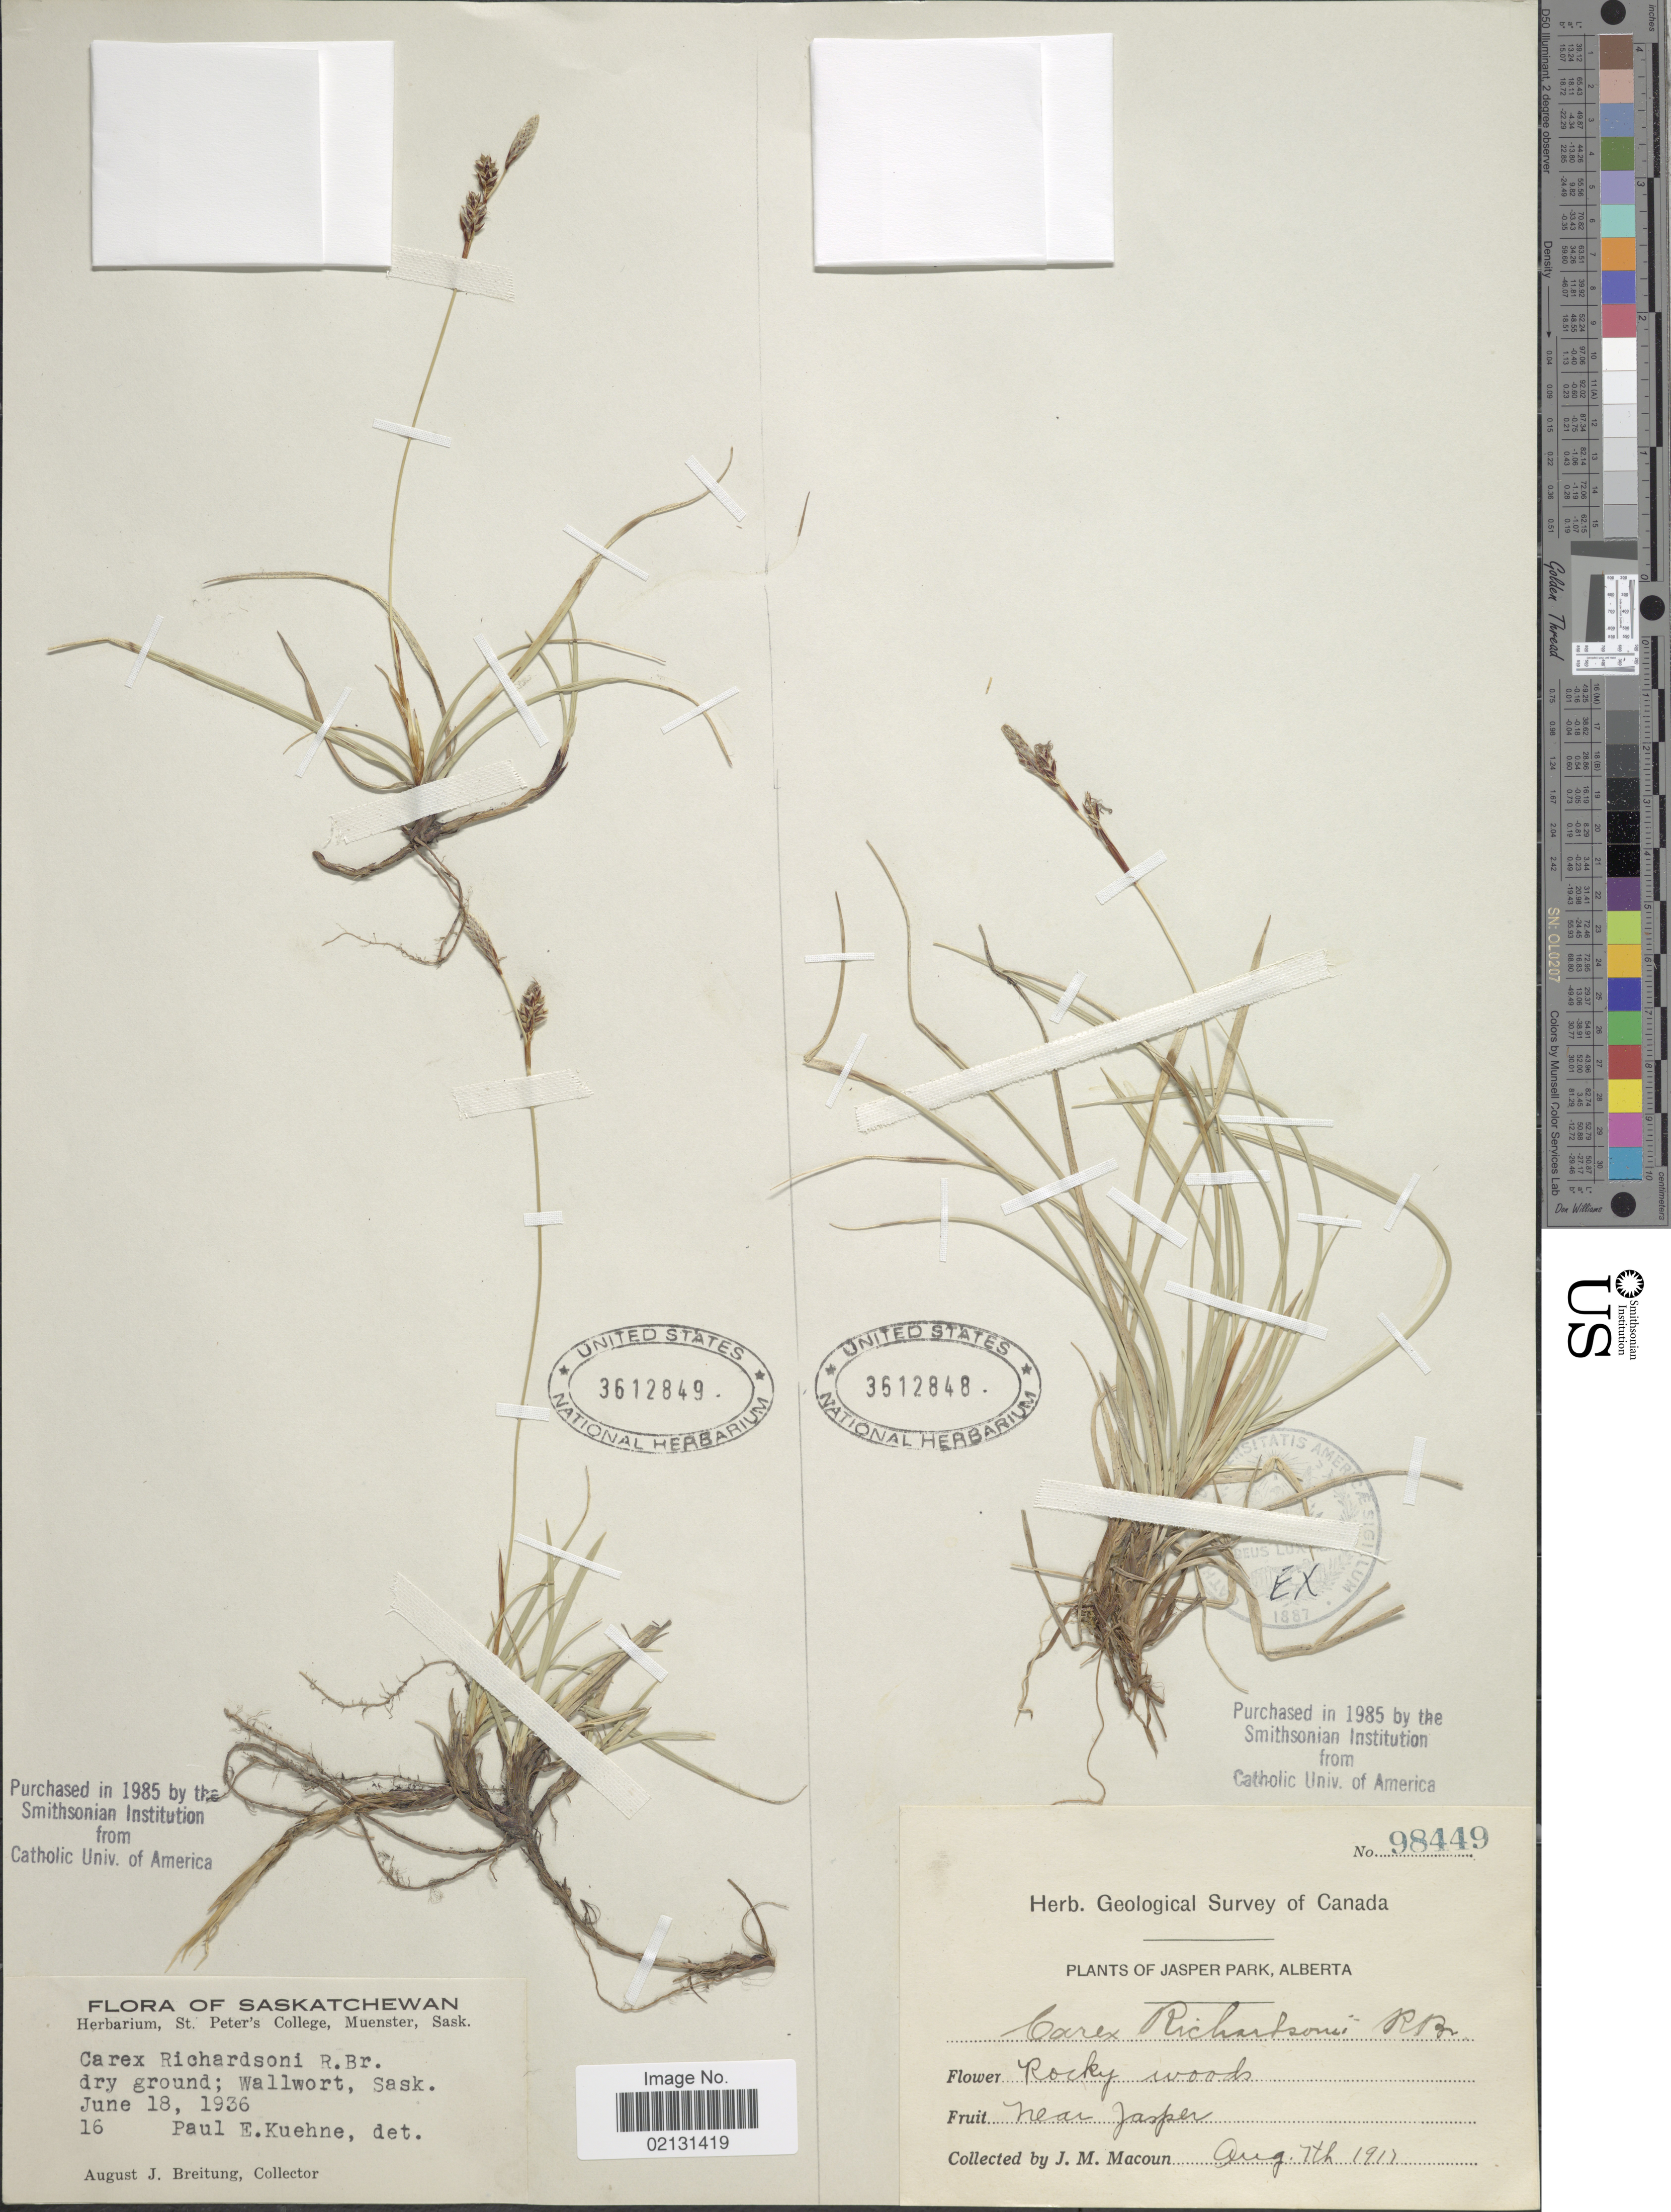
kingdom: Plantae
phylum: Tracheophyta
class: Liliopsida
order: Poales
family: Cyperaceae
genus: Carex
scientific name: Carex richardsonii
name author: R. Br.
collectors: J. M. Macoun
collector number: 98449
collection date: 1917-08-07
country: Canada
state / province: Alberta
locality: Jasper Park, rocky woods, near Jasper.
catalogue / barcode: US 3612848-2